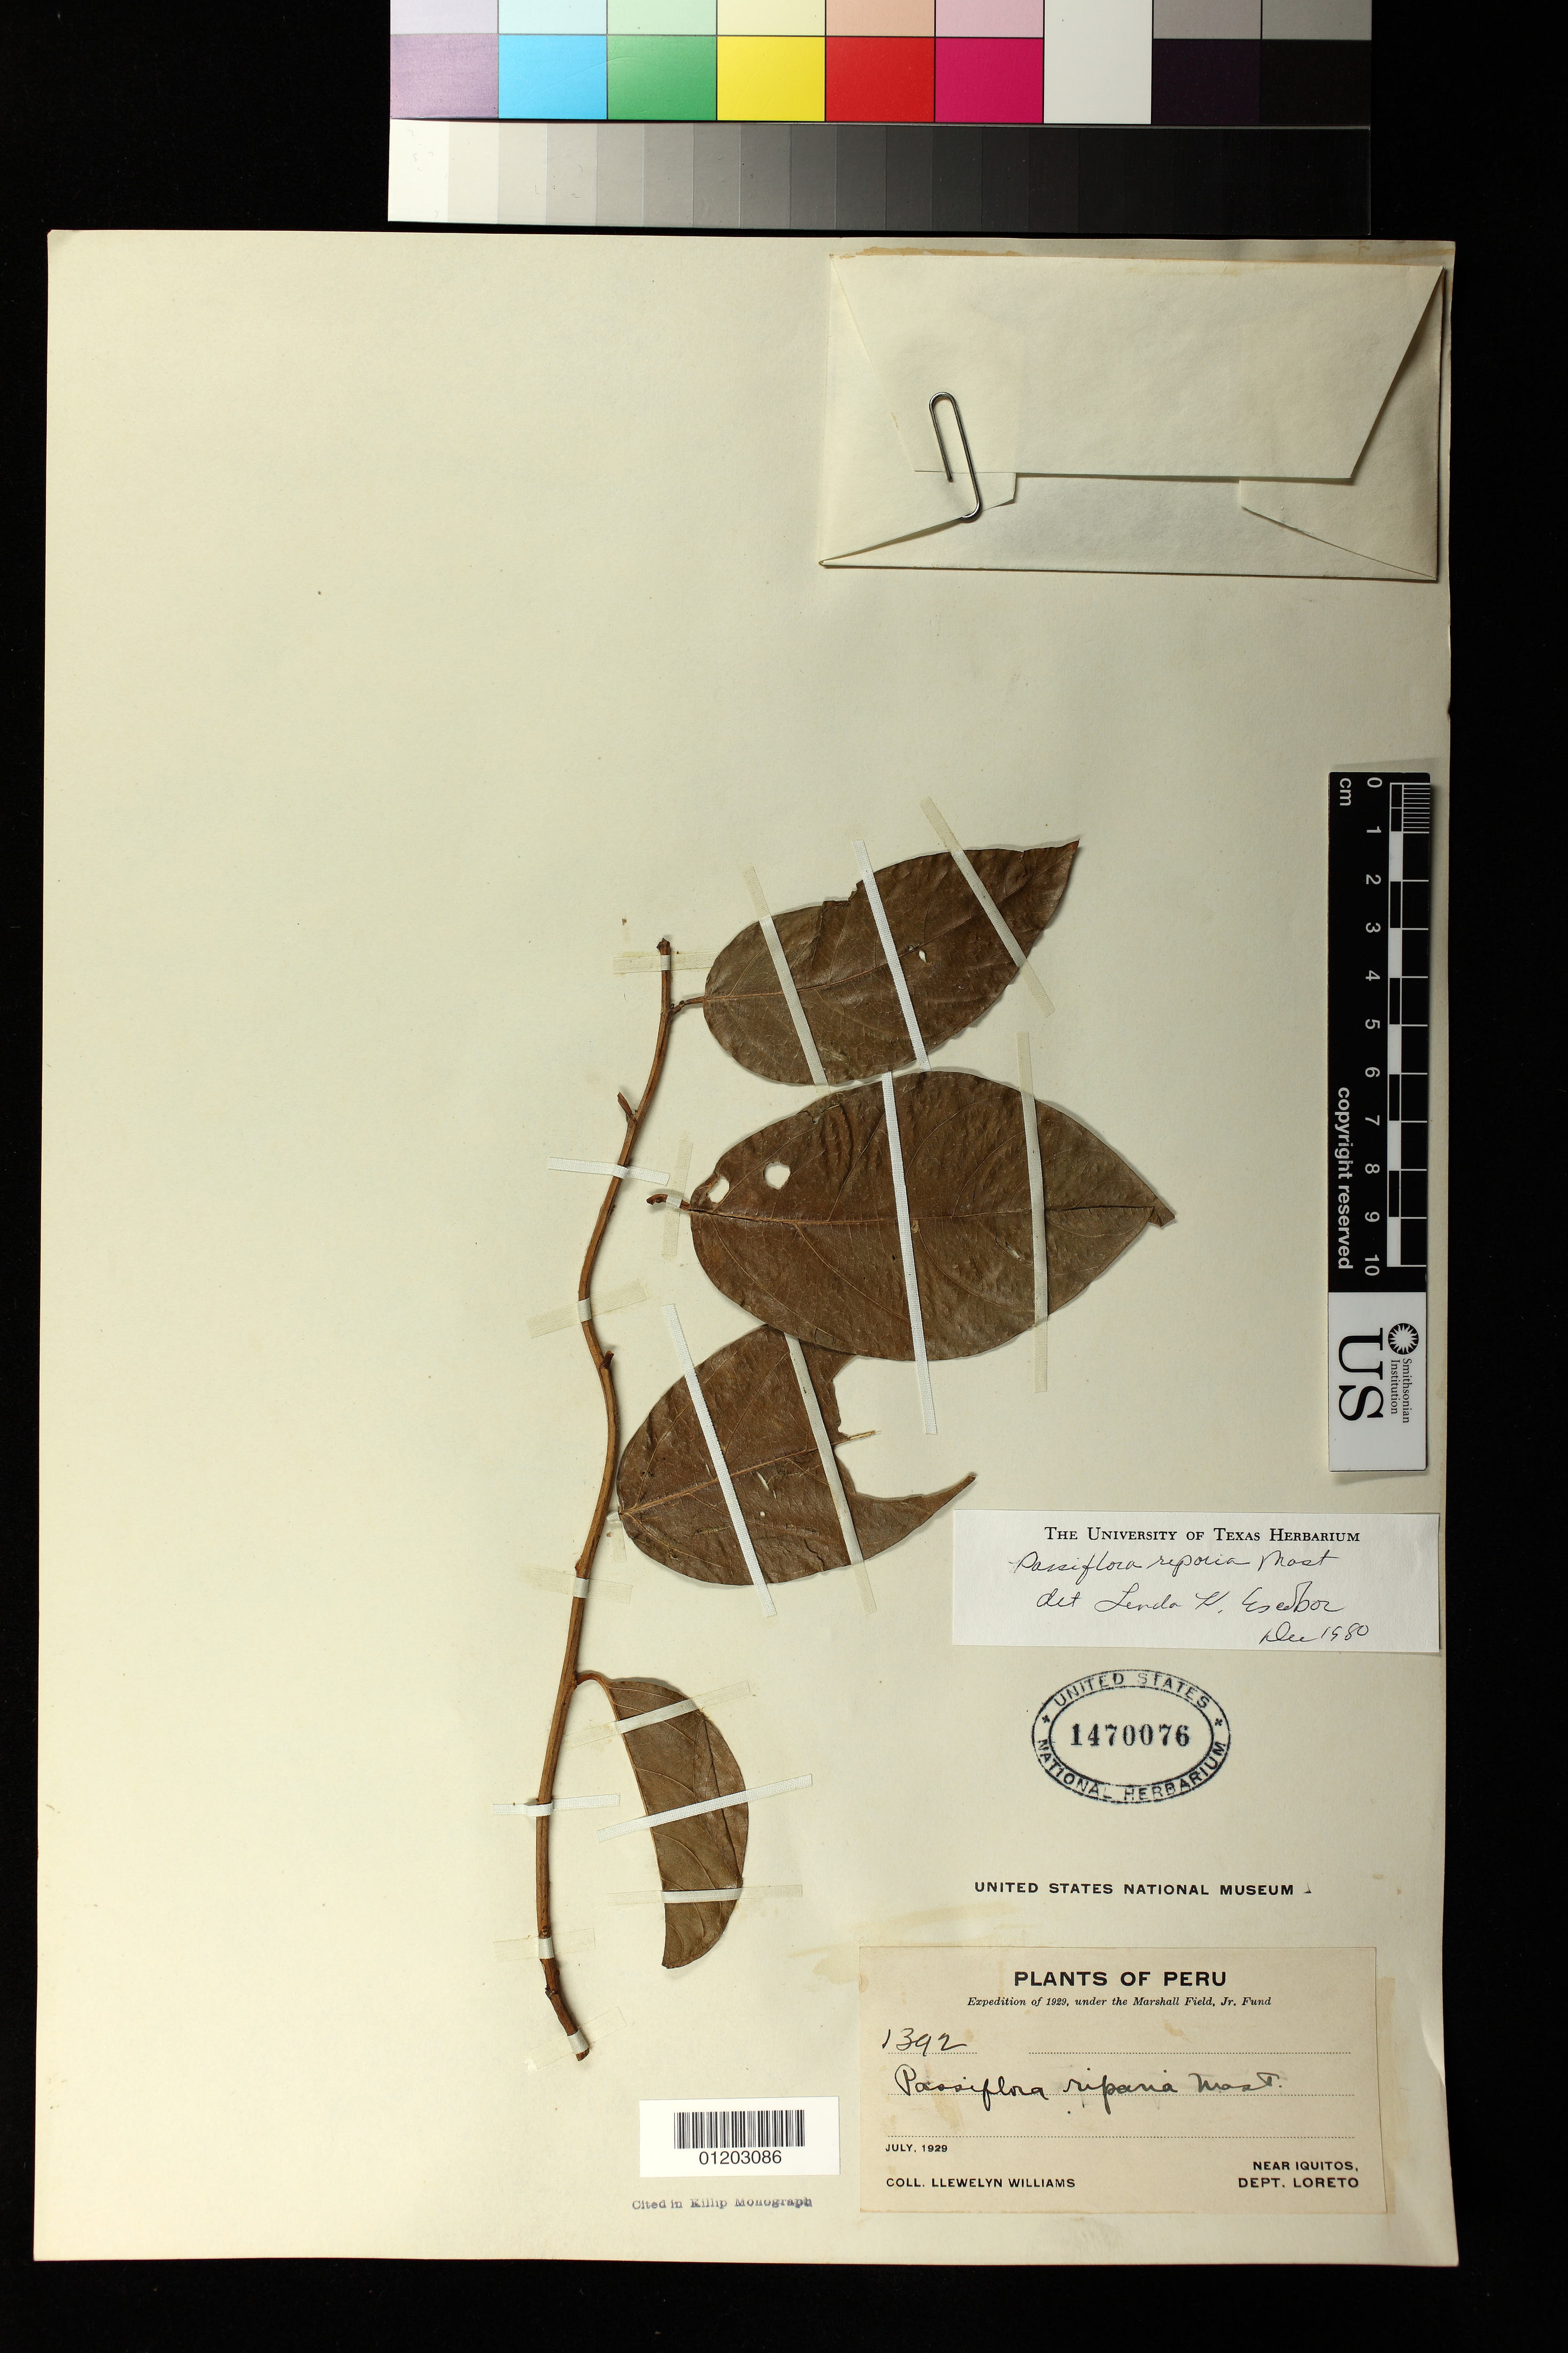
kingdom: Plantae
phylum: Tracheophyta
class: Magnoliopsida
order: Malpighiales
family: Passifloraceae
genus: Passiflora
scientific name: Passiflora riparia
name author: Mart. ex Mast.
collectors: Ll. Williams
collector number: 1392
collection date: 1929-07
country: Peru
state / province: Loreto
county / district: Maynas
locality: Iquitos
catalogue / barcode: US 1470076